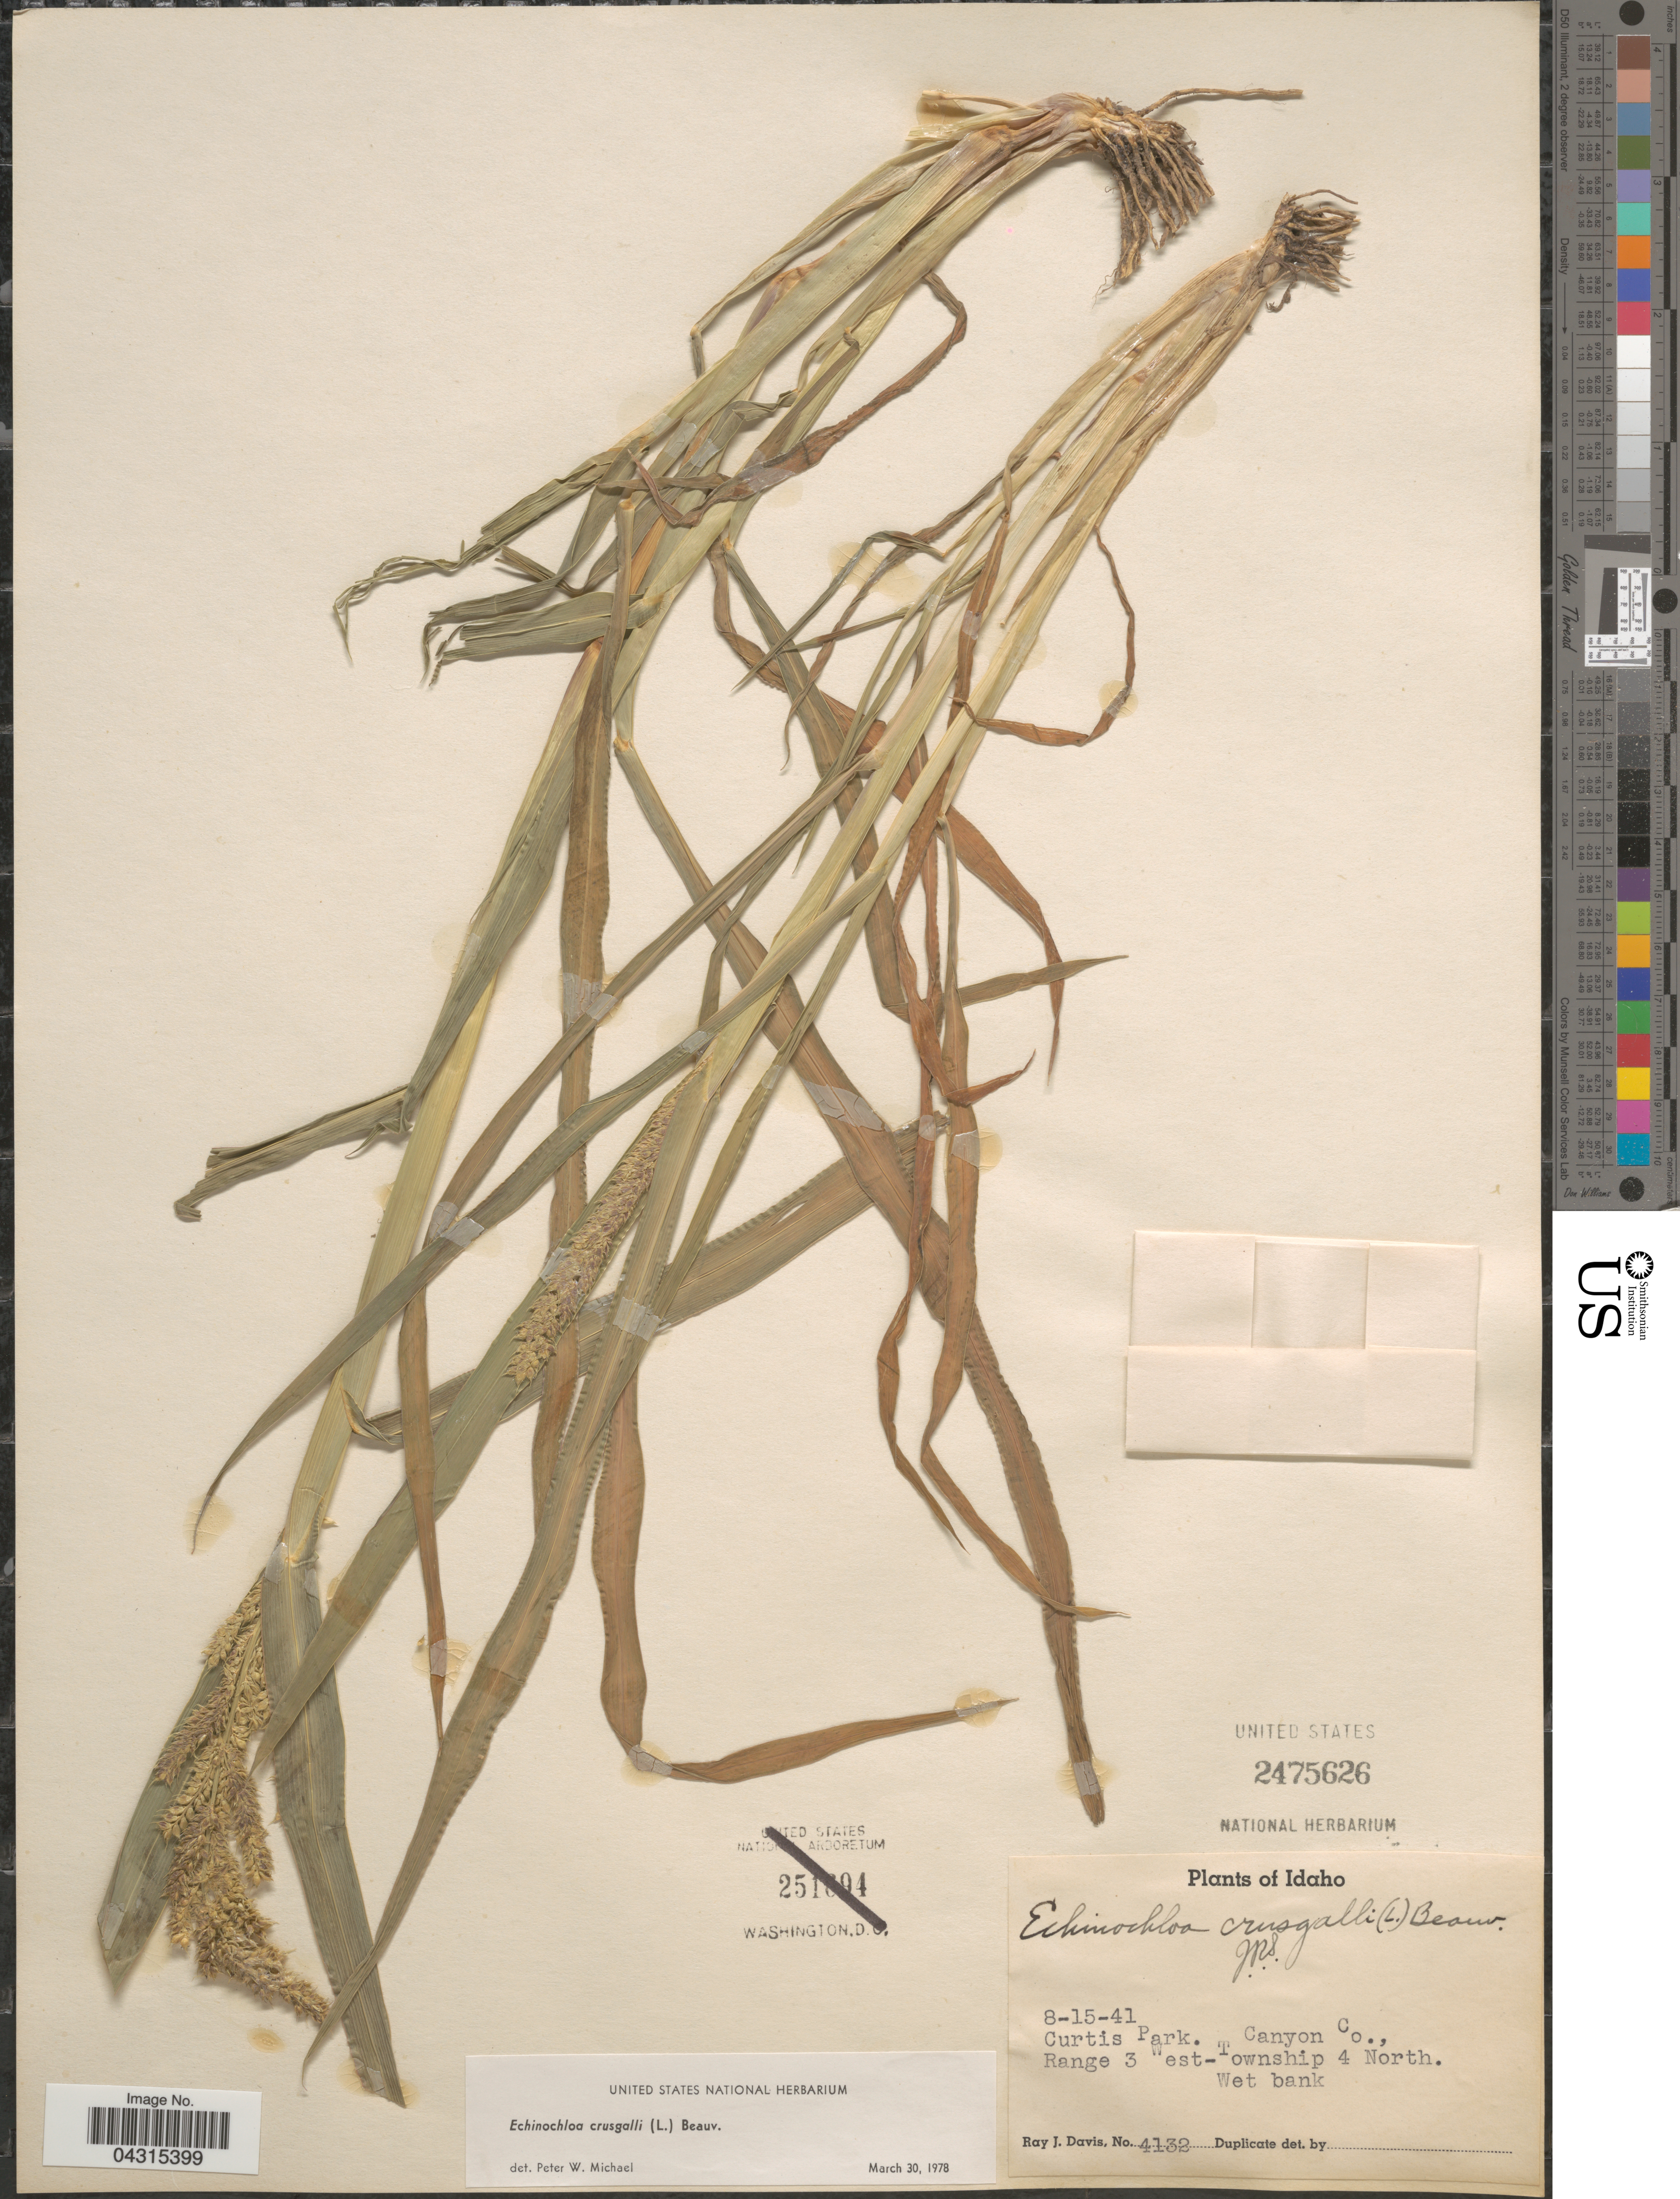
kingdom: Plantae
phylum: Tracheophyta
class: Liliopsida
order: Poales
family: Poaceae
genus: Echinochloa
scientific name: Echinochloa crus-galli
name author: (L.) P. Beauv.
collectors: R. Davis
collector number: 4132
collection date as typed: Transcribed d/m/y: 15/8/41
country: United States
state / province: Idaho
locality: Curtis Park. Canyon Co., Range 3 West-Township 4 North.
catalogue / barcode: US 2475626